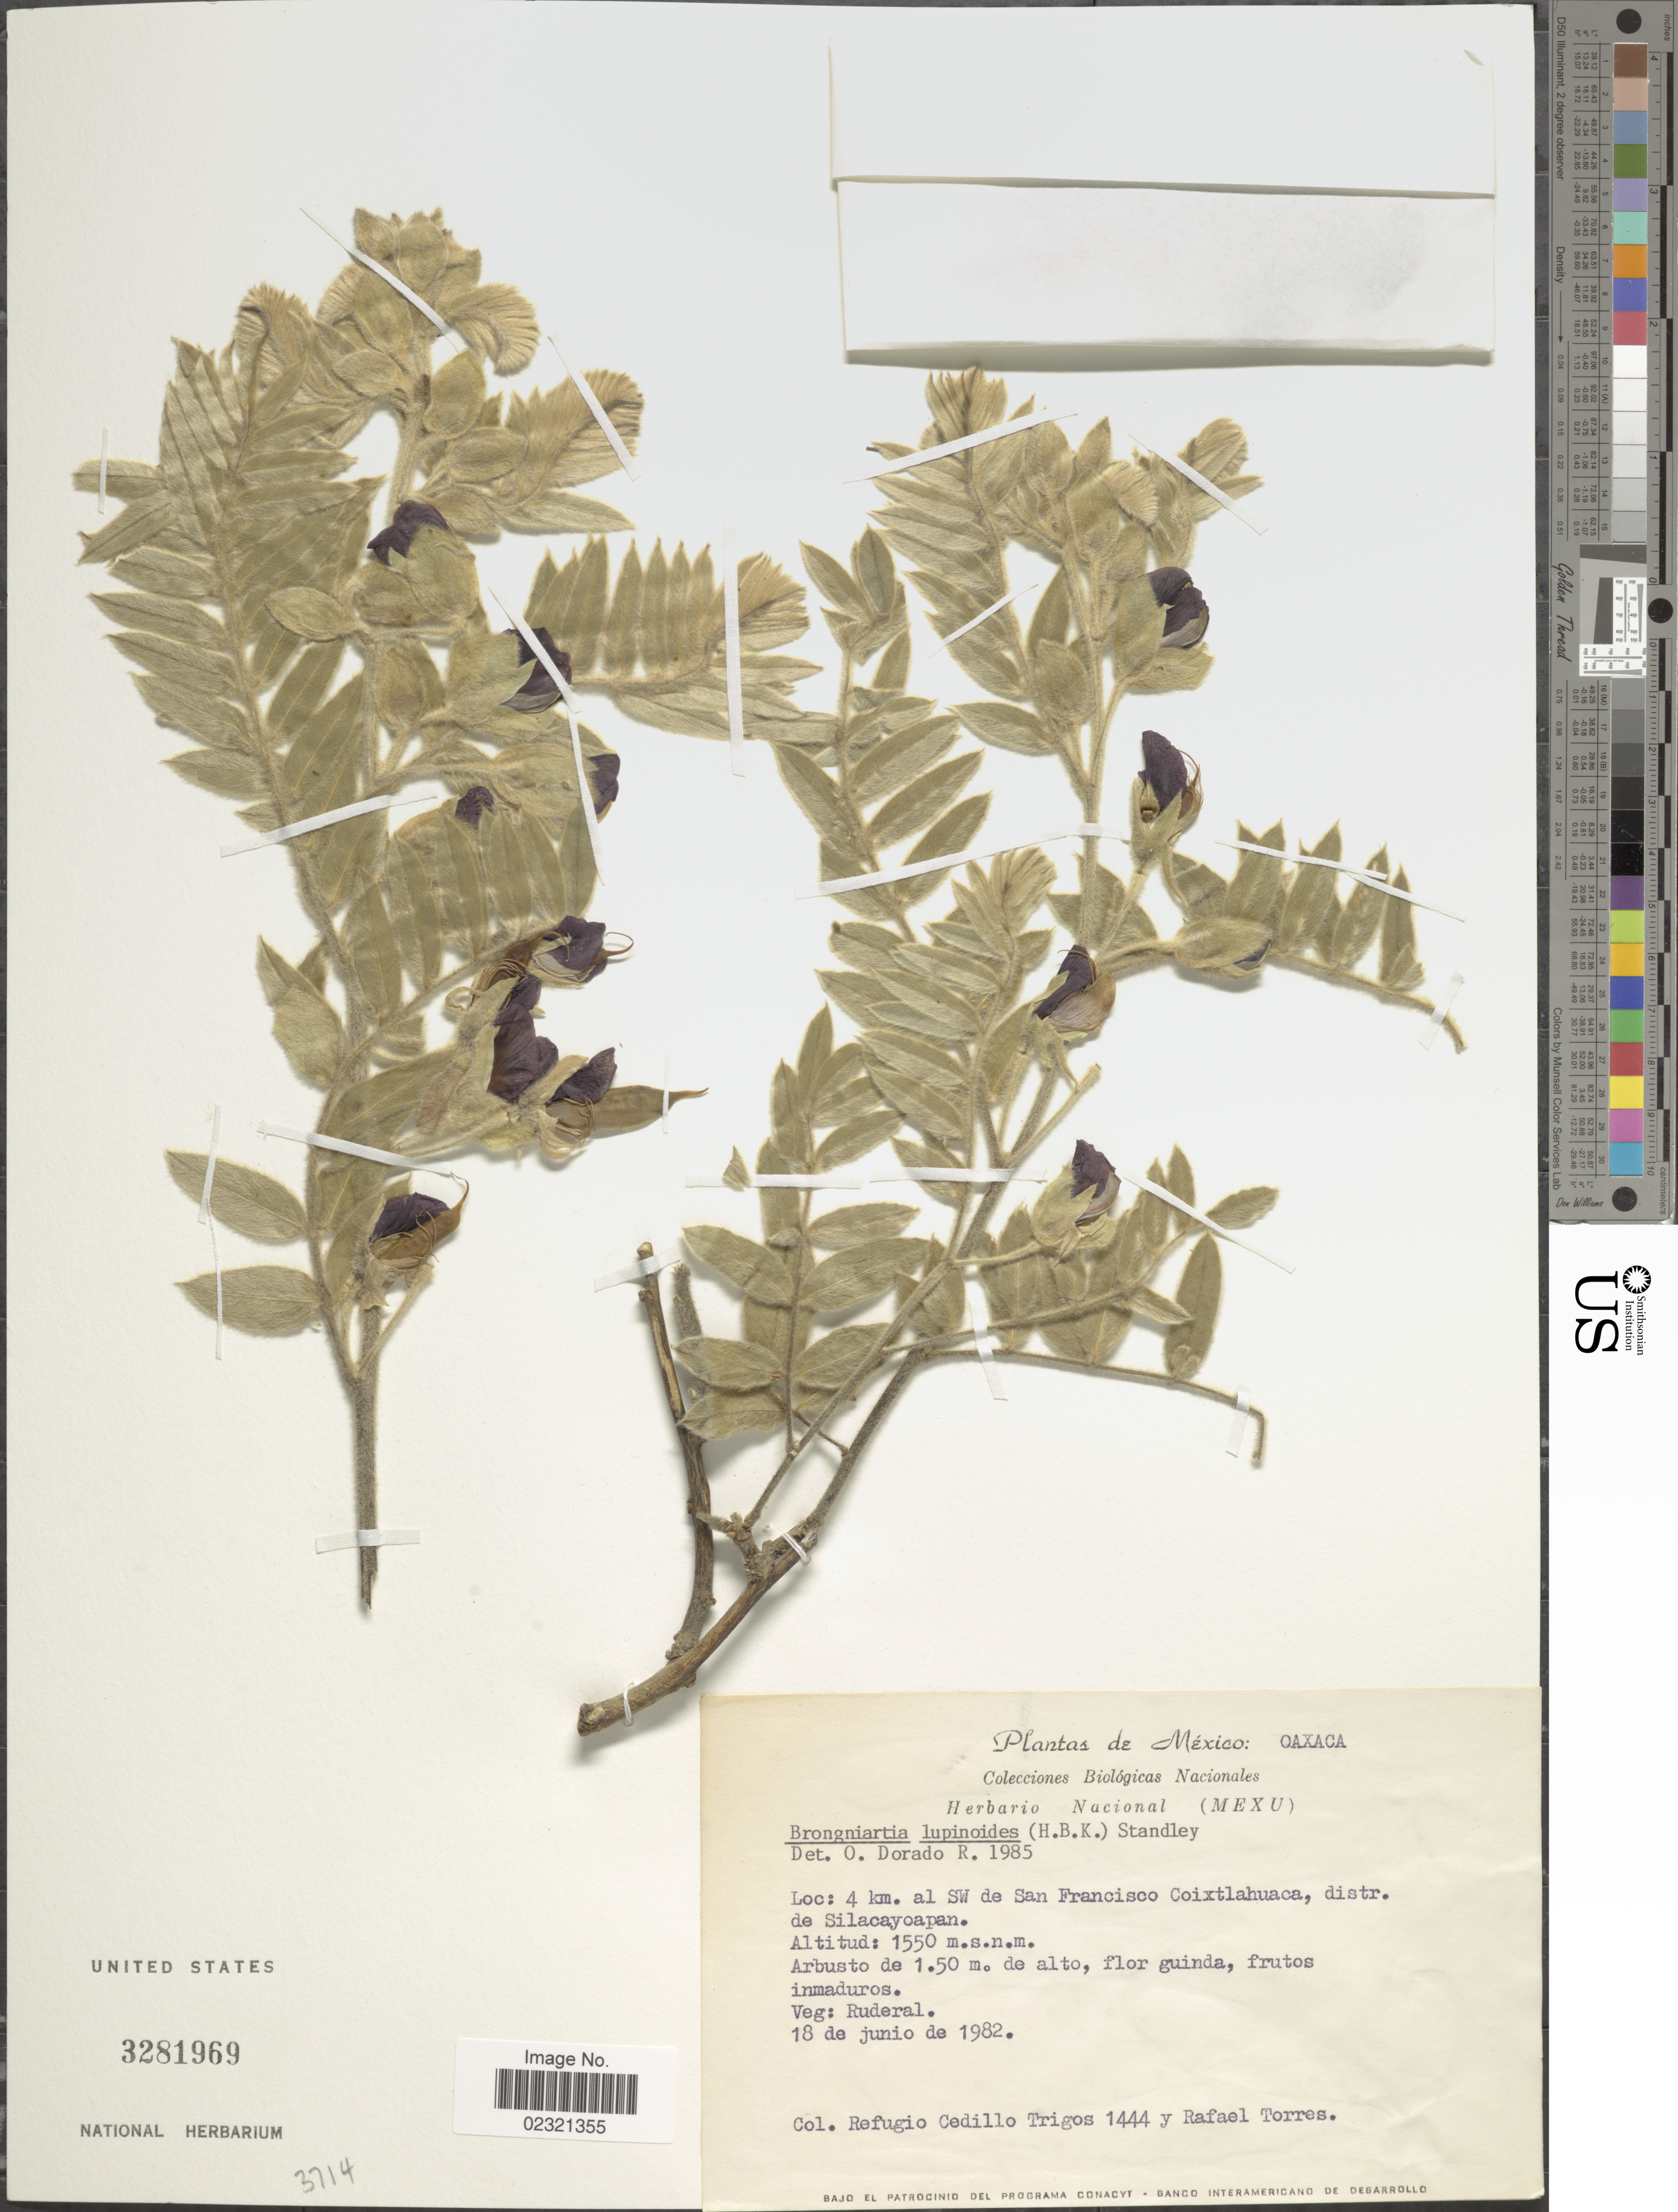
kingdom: Plantae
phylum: Tracheophyta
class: Magnoliopsida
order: Fabales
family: Fabaceae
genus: Brongniartia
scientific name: Brongniartia lupinoides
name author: (Kunth) Taub.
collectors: R. CedilloT. & R. Torres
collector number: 1444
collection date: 1982-06-18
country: Mexico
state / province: Oaxaca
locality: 4 km. al SW de San Francisco Coiztlahuaca, distr. de Silacayoapan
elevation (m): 1550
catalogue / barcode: US 3281969